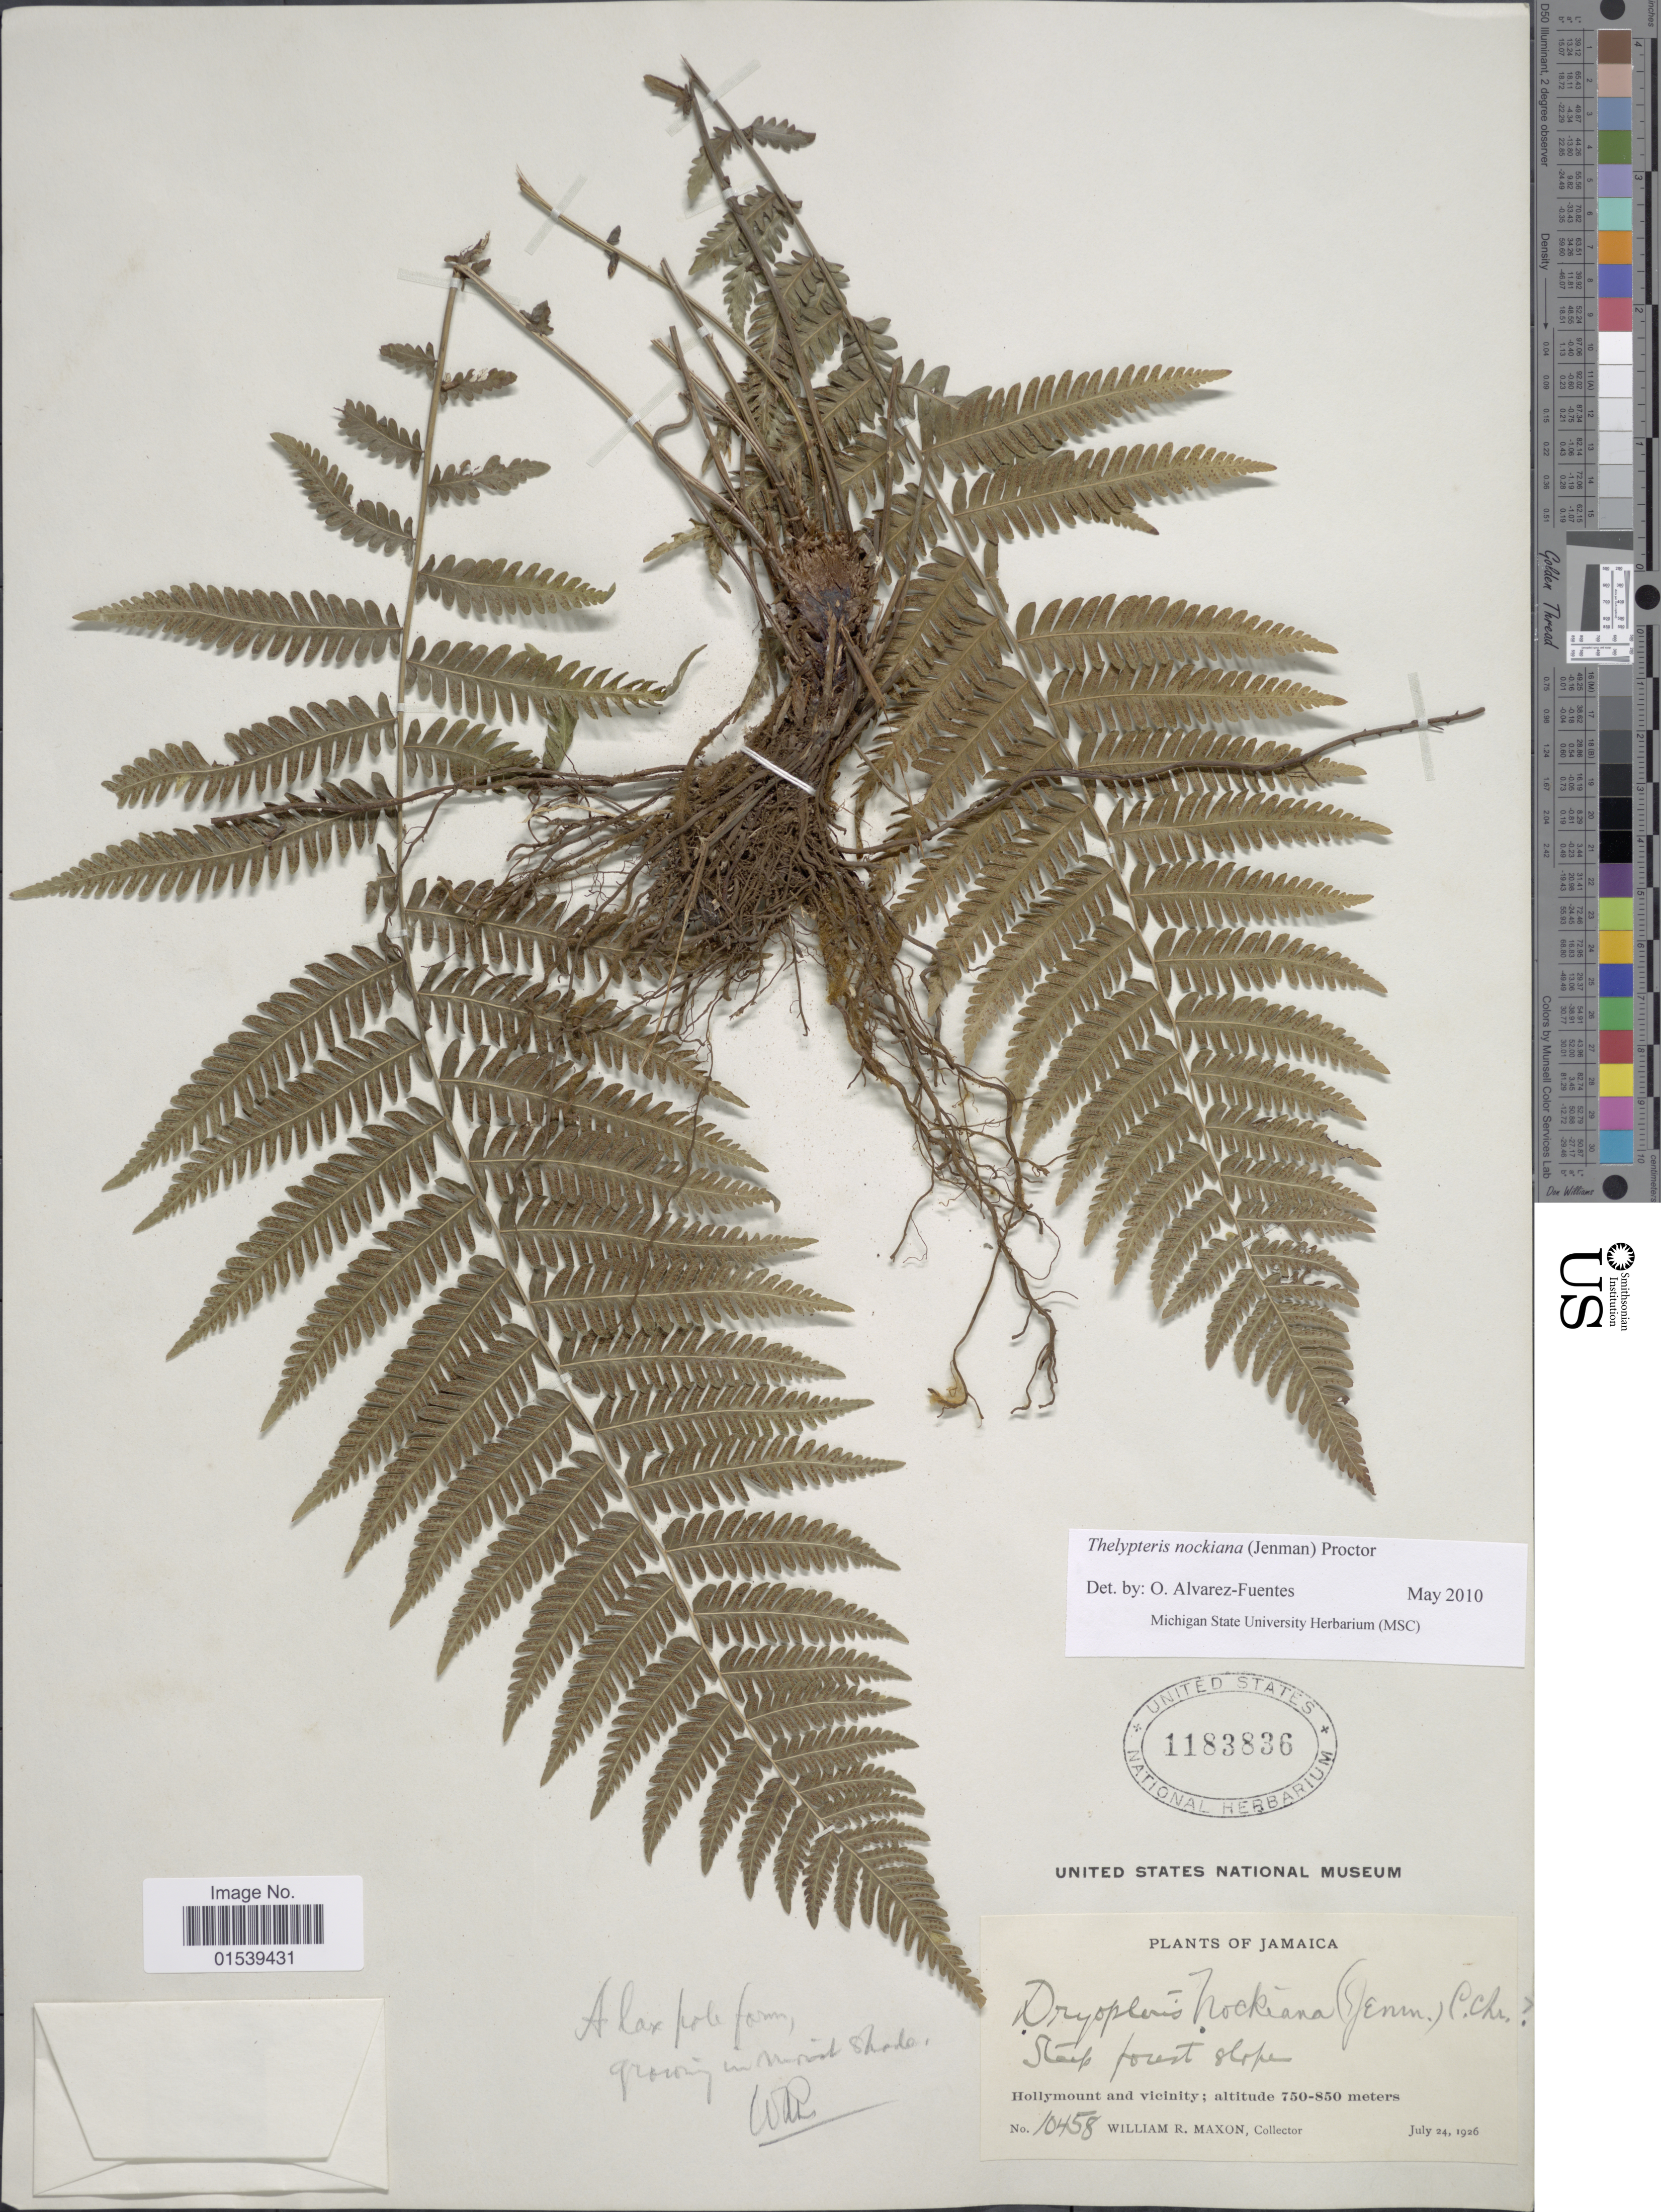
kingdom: Plantae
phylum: Tracheophyta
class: Polypodiopsida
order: Polypodiales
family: Thelypteridaceae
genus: Amauropelta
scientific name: Amauropelta nockiana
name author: (Jenman) Pic. Serm.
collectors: W. R. Maxon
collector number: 10458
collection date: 1926-07-24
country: Jamaica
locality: Hollymount and vicinity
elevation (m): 750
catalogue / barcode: US 1183836